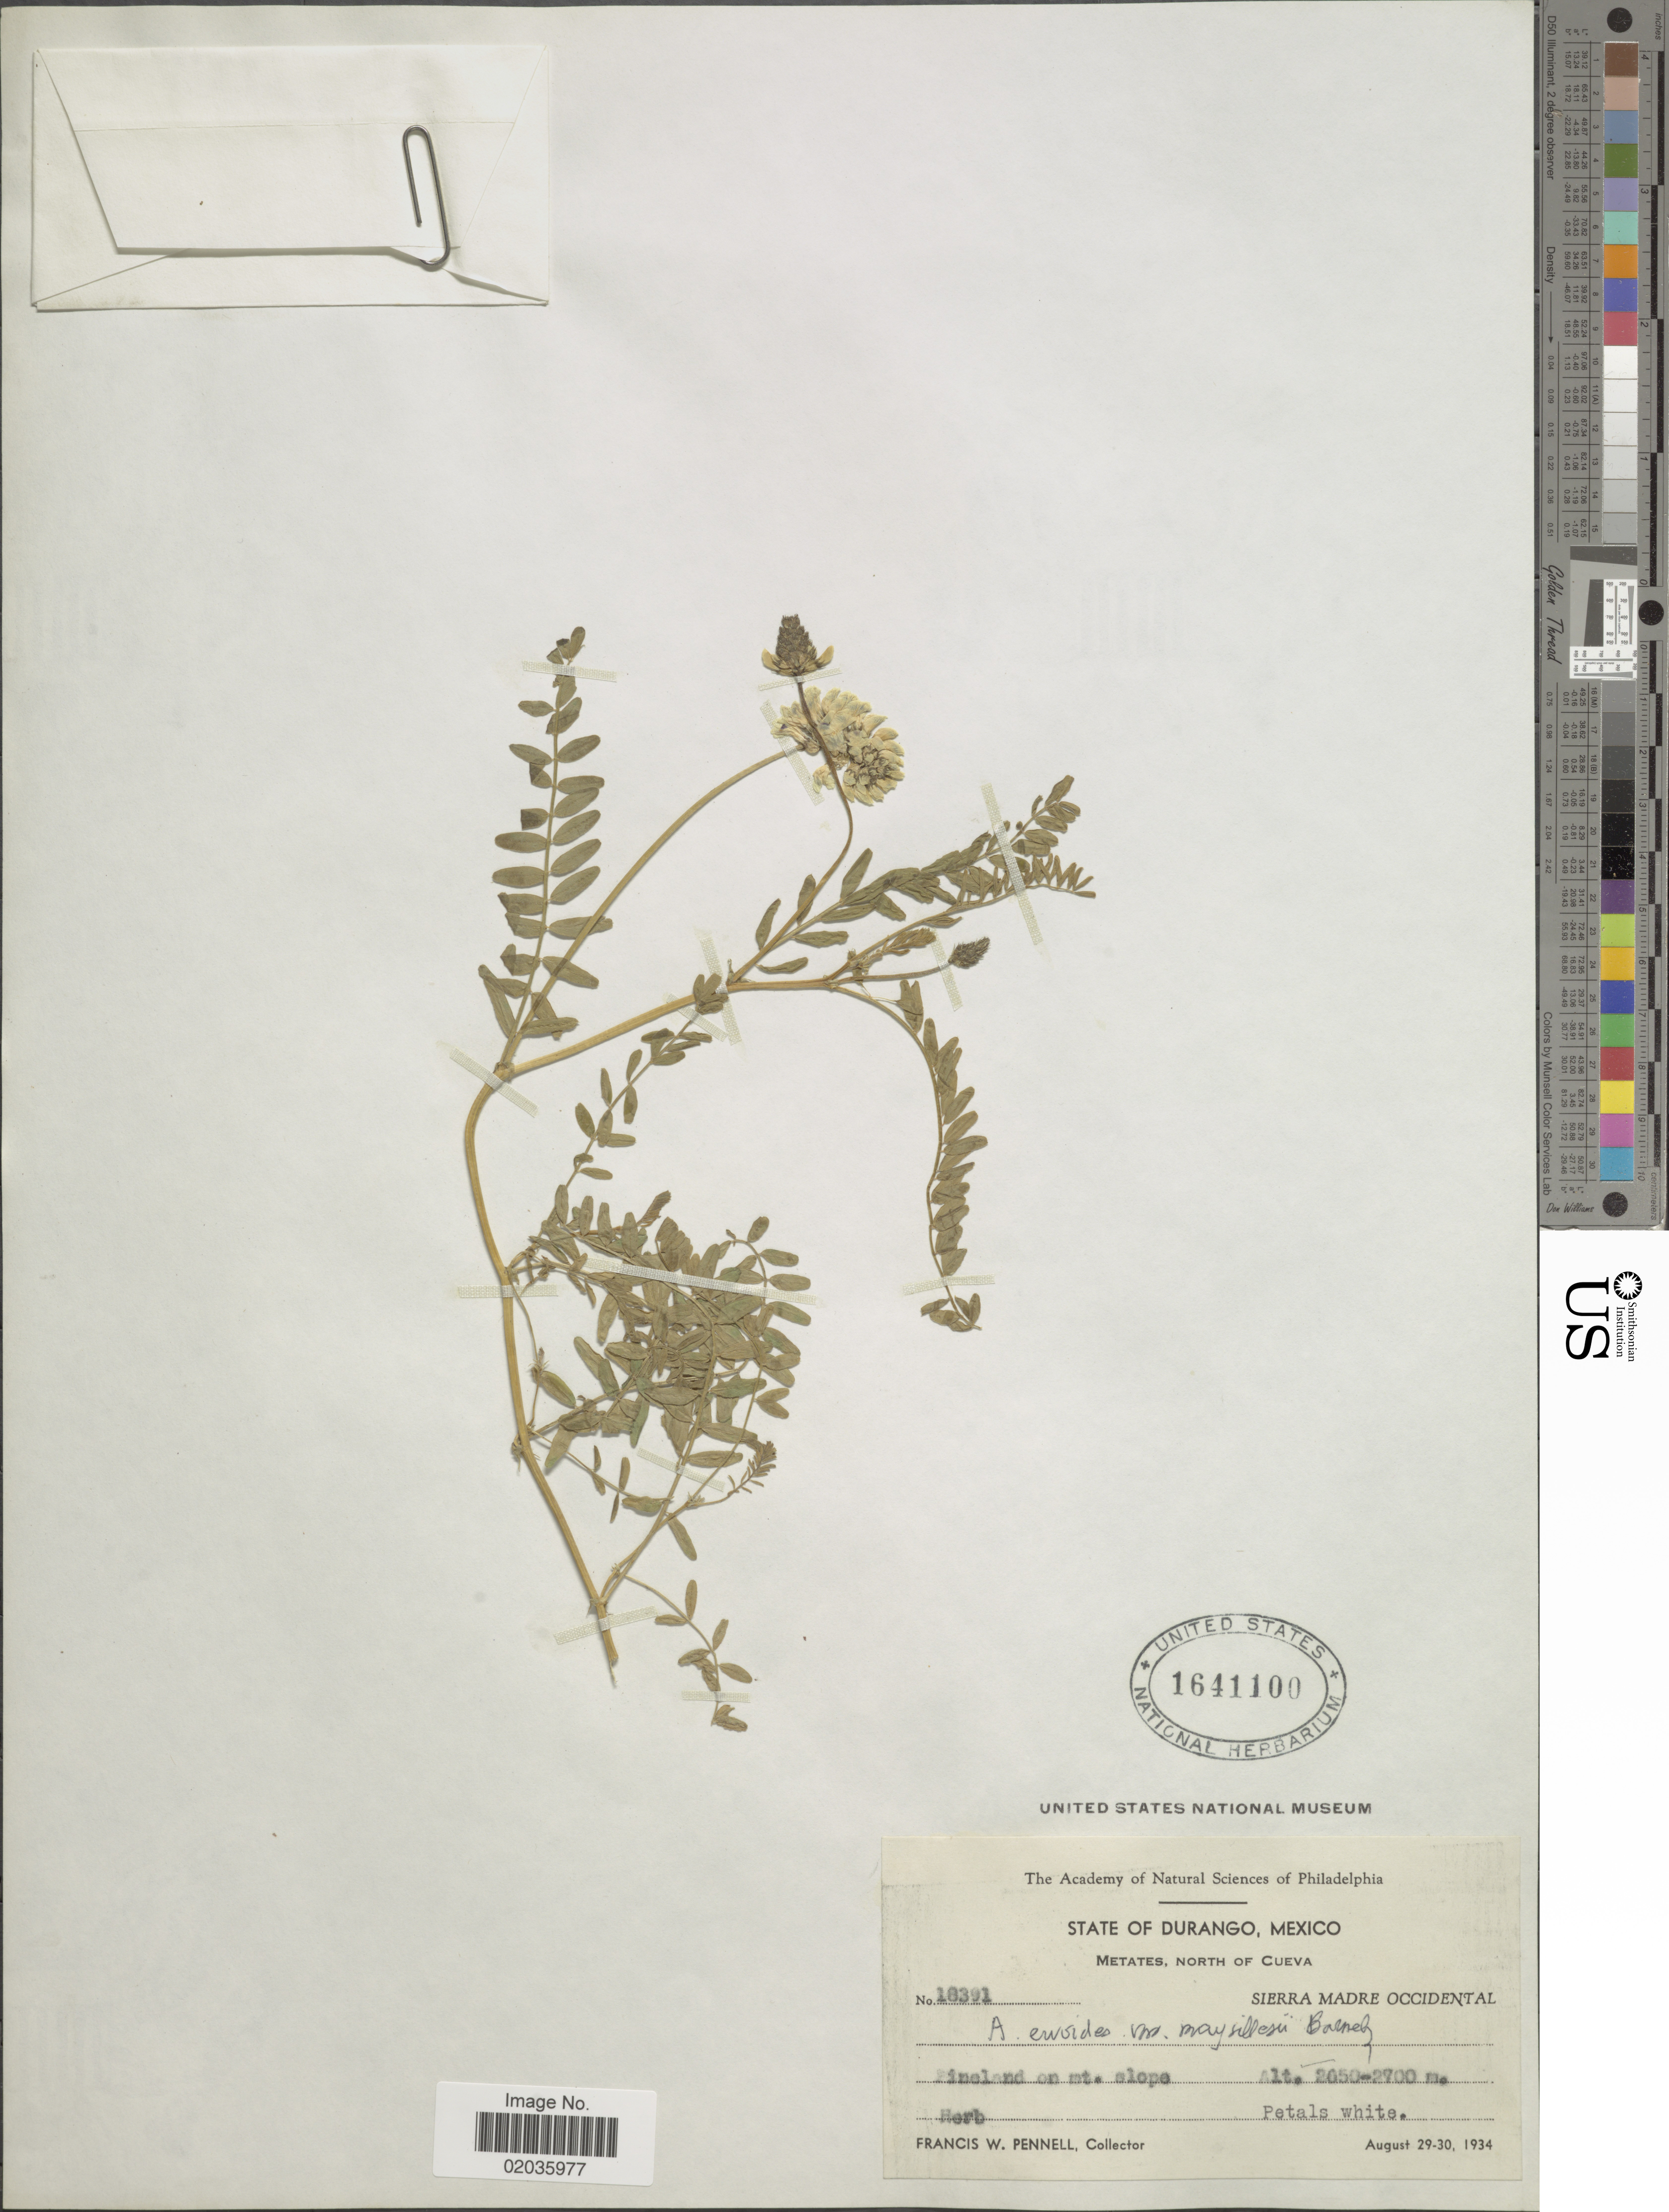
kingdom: Plantae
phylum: Tracheophyta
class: Magnoliopsida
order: Fabales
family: Fabaceae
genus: Astragalus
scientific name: Astragalus ervoides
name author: Turcz.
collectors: F. W. Pennell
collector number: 18391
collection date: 1934-08-29/1934-08-30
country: Mexico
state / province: Durango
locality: State of Durango, Mexico. Metates, north of Cueva. Sierra Madre occidental.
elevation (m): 2650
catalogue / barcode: US 1641100